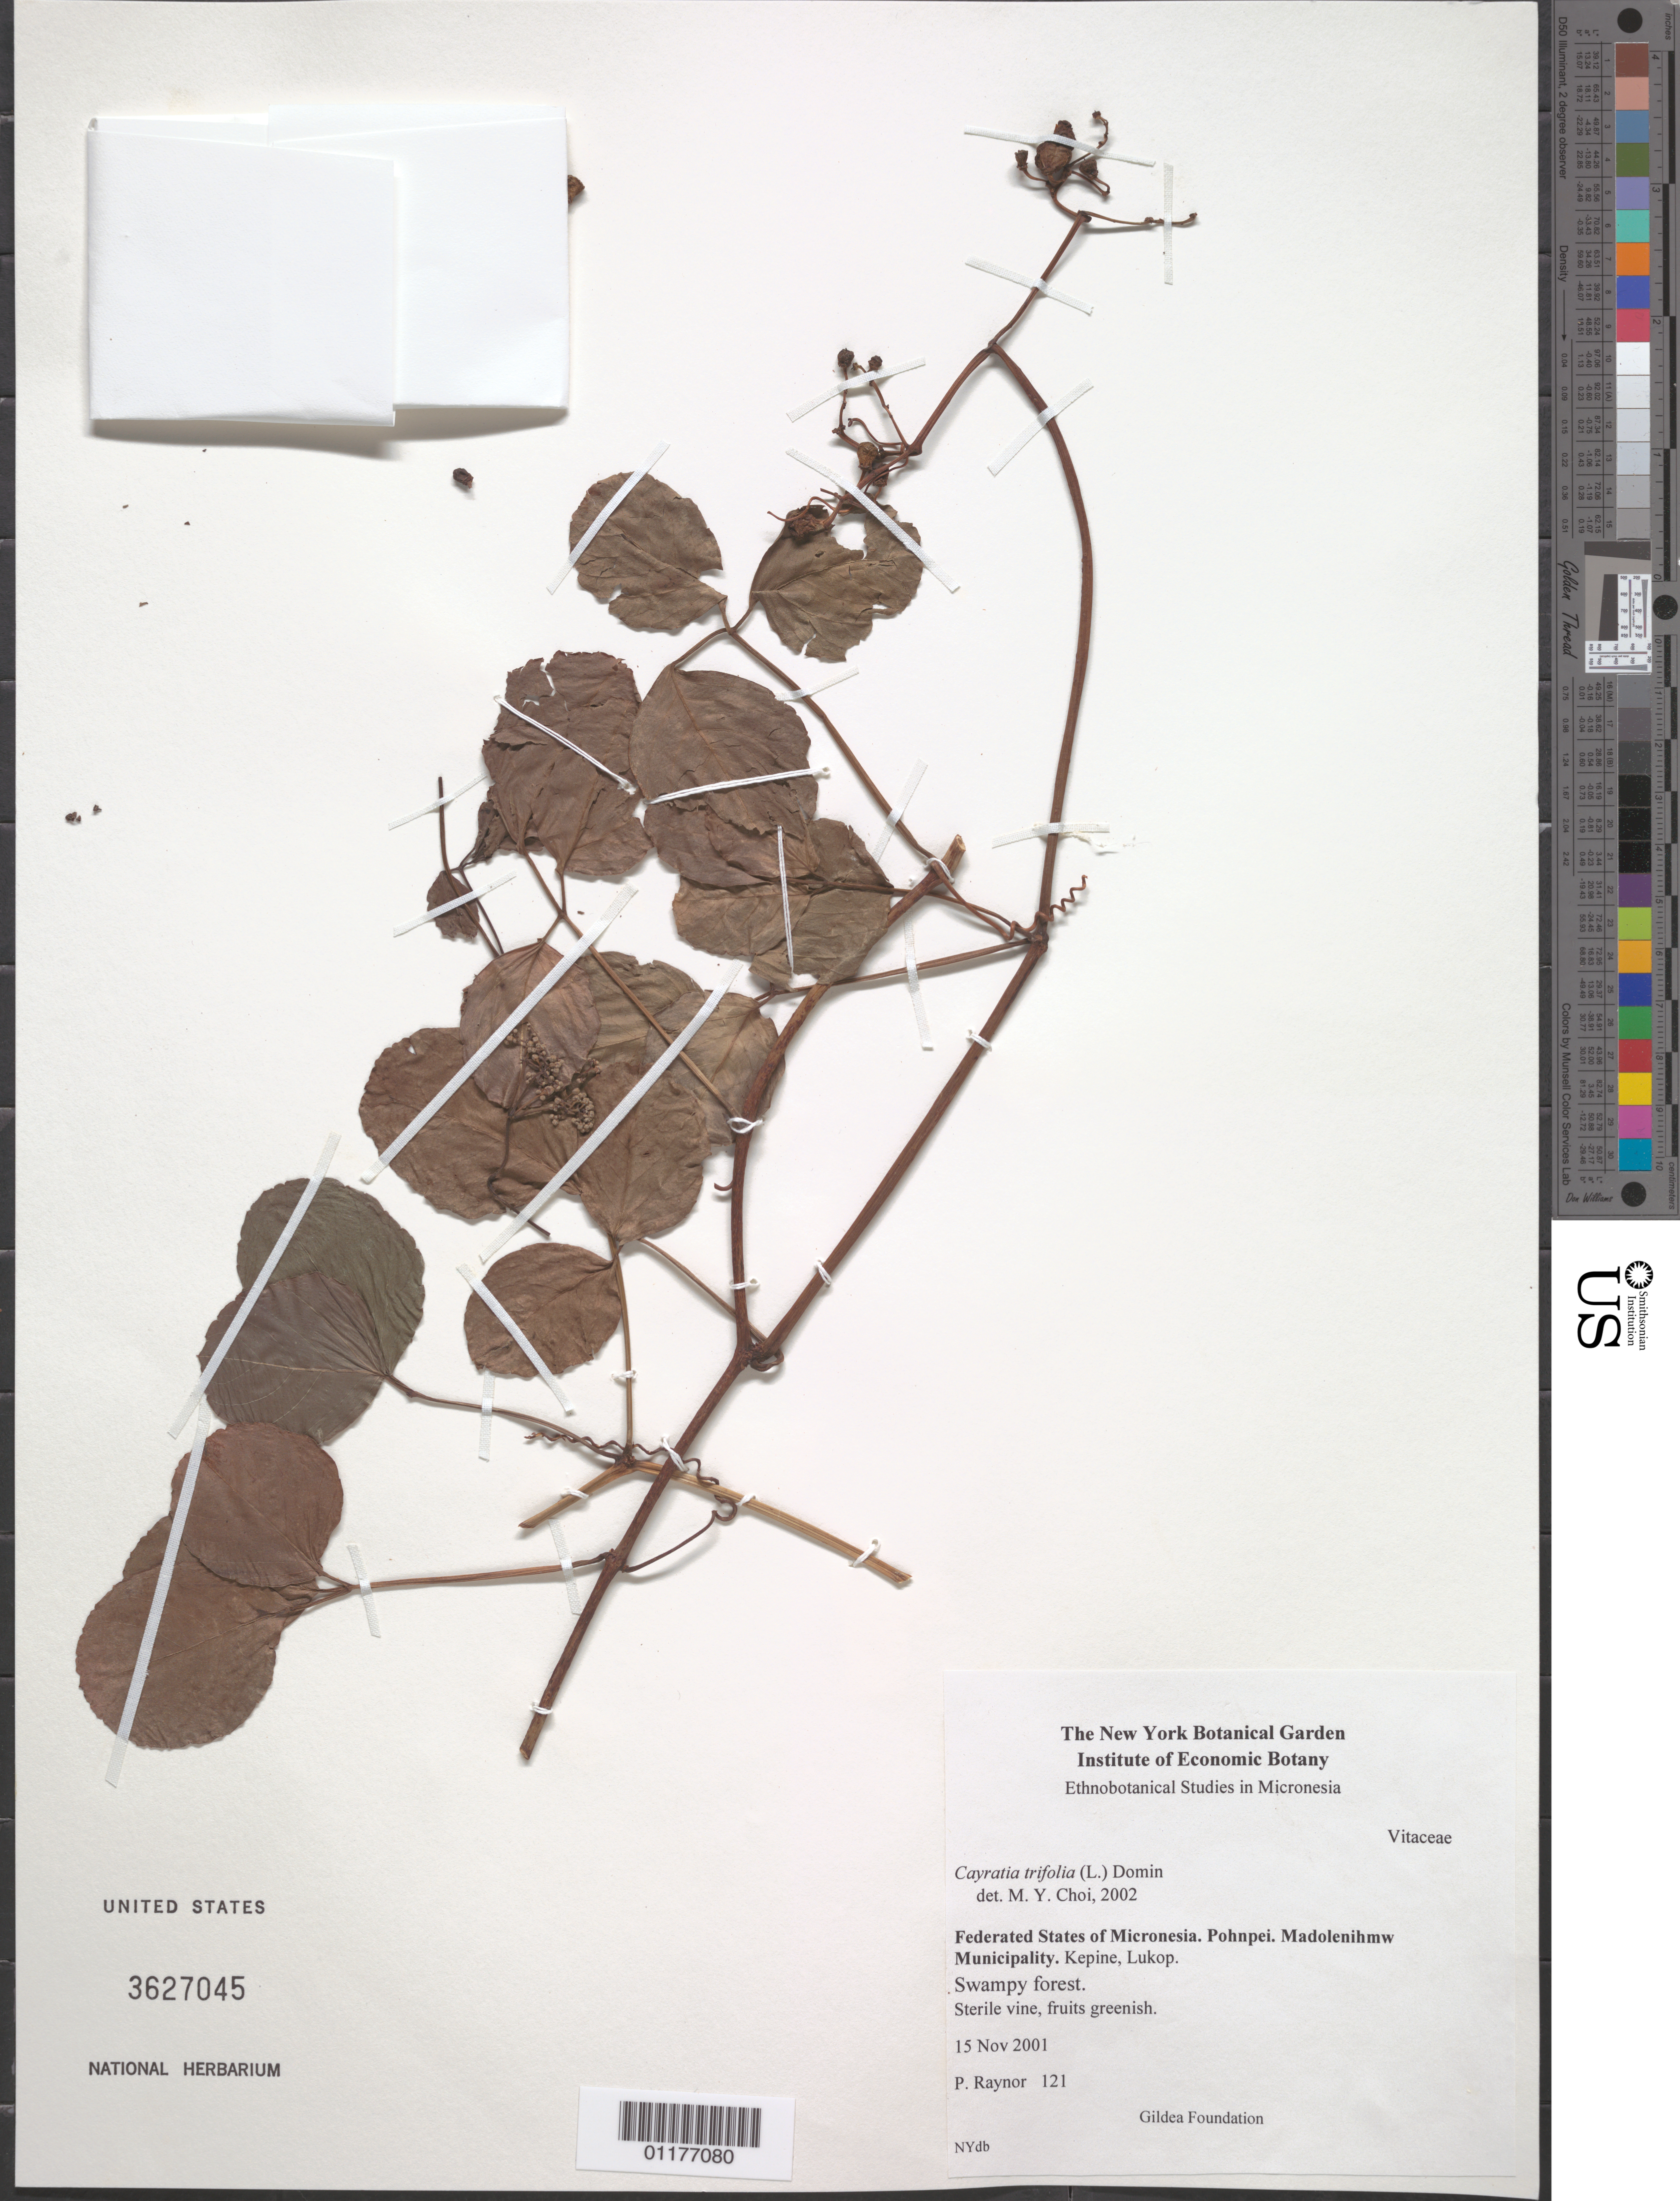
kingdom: Plantae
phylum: Tracheophyta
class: Magnoliopsida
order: Vitales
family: Vitaceae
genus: Causonis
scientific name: Causonis trifolia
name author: (L.) Mabb. & J. Wen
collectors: P. Raynor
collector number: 121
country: Micronesia, Federated States of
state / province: Pohnpei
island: Pohnpei [Ponape]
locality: Madoleihmw, Kepine, Lukop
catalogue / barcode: US 3627045